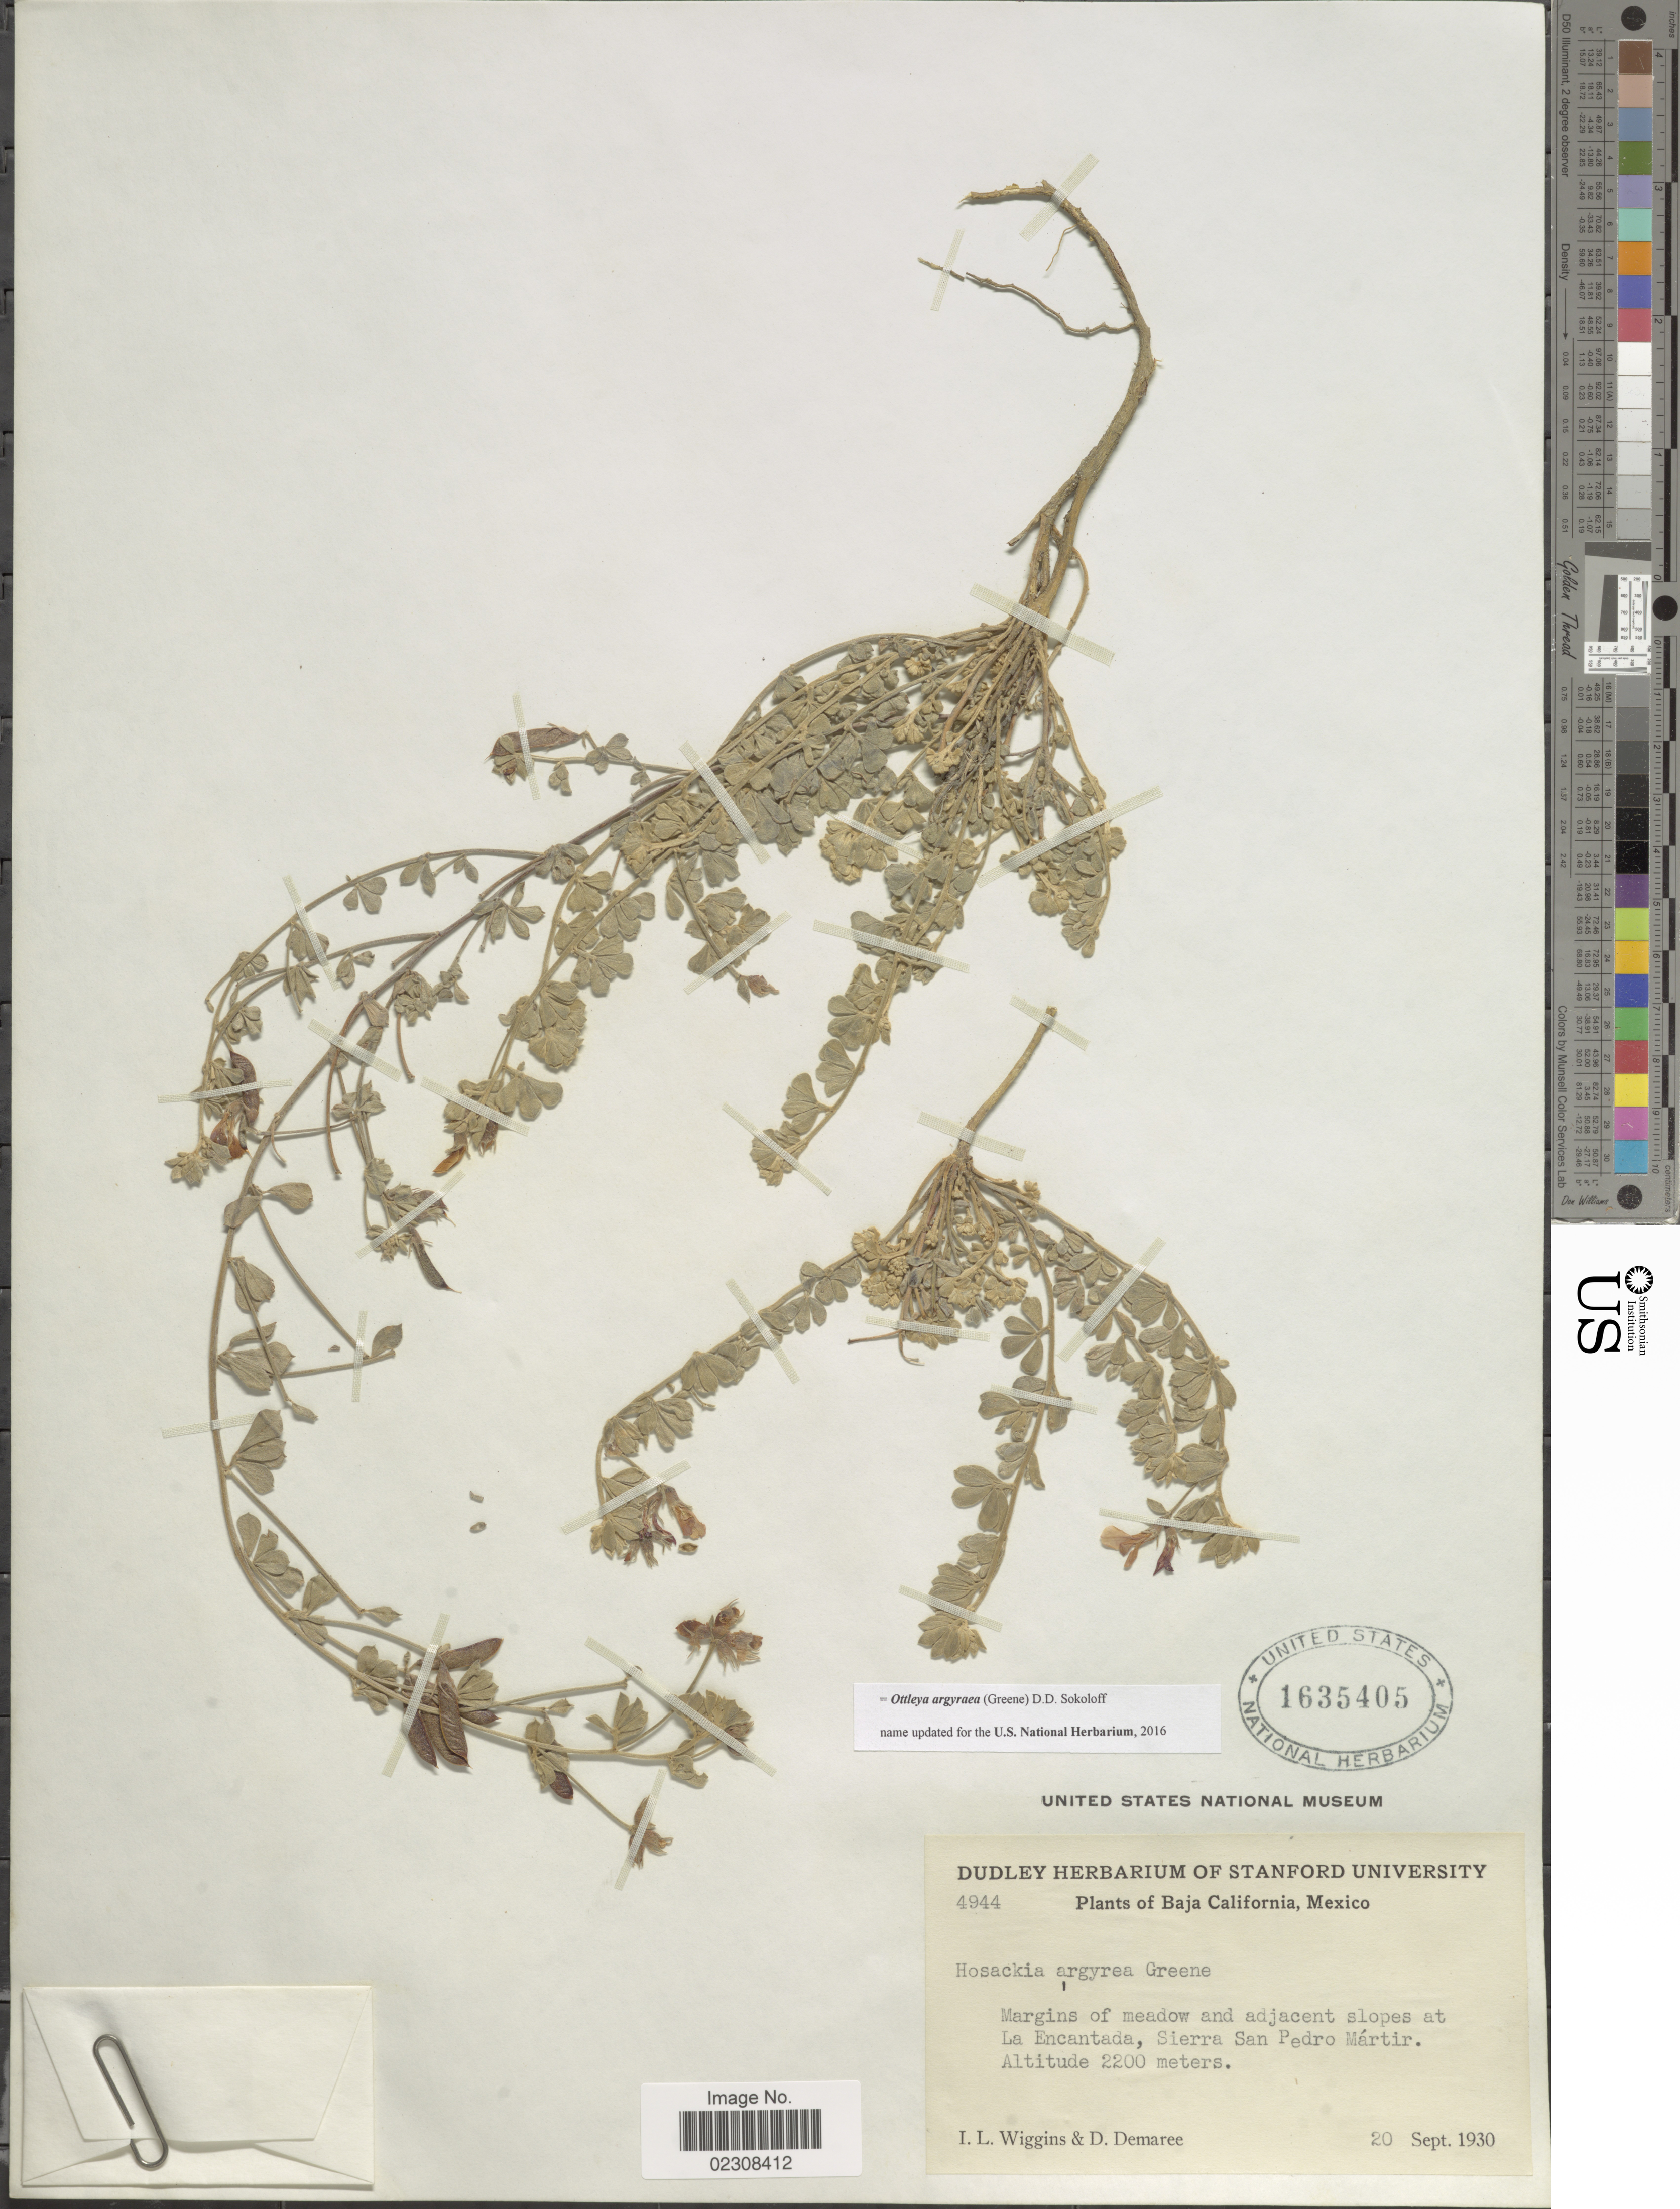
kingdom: Plantae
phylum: Tracheophyta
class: Magnoliopsida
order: Fabales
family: Fabaceae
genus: Ottleya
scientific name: Ottleya argyraea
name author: (Greene) D.D. Sokoloff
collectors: I. L. Wiggins & D. Demaree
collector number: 4944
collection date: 1930-09-20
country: Mexico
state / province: Baja California Norte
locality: Margins of meadow and adjacent slopes at La Encantada, Siera Pedro Mártir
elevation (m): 2200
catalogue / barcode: US 1635405